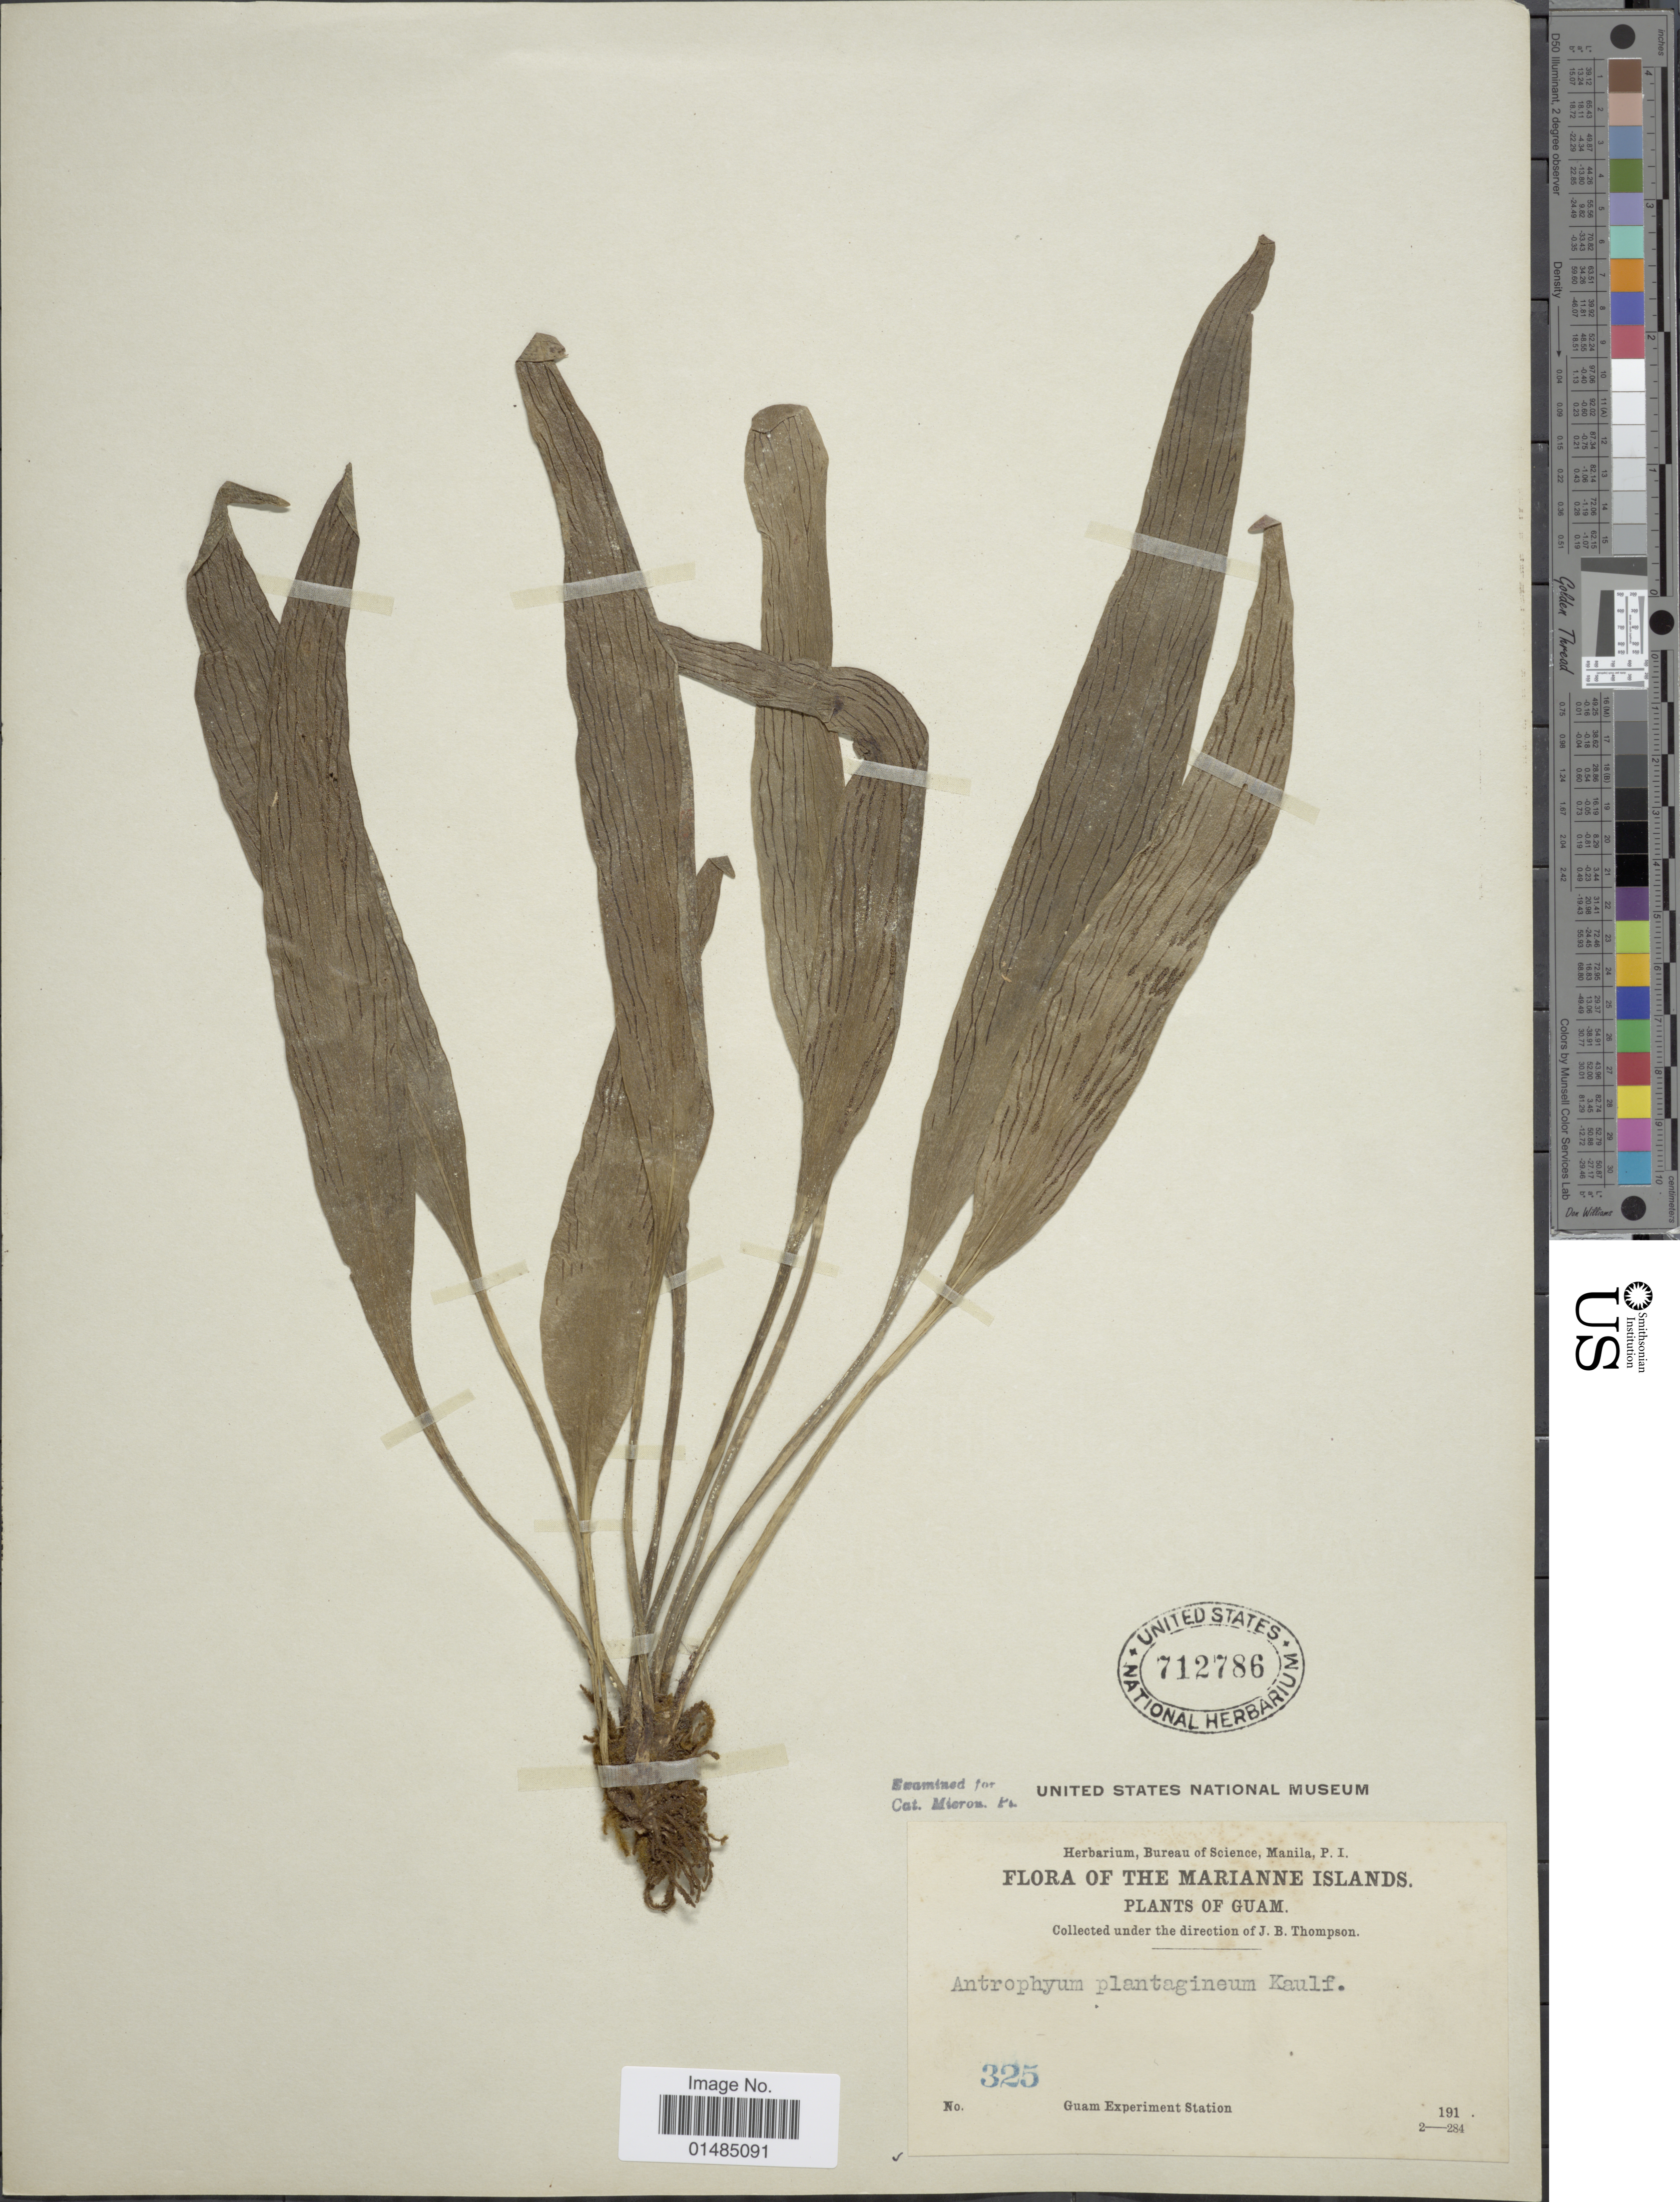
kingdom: Plantae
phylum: Tracheophyta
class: Polypodiopsida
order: Polypodiales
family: Pteridaceae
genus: Antrophyum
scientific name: Antrophyum plantagineum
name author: (Cav.) Kaulf.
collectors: J. B. Thompson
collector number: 325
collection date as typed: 191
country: Guam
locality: The Marianne Islands, Guam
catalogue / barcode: US 712786